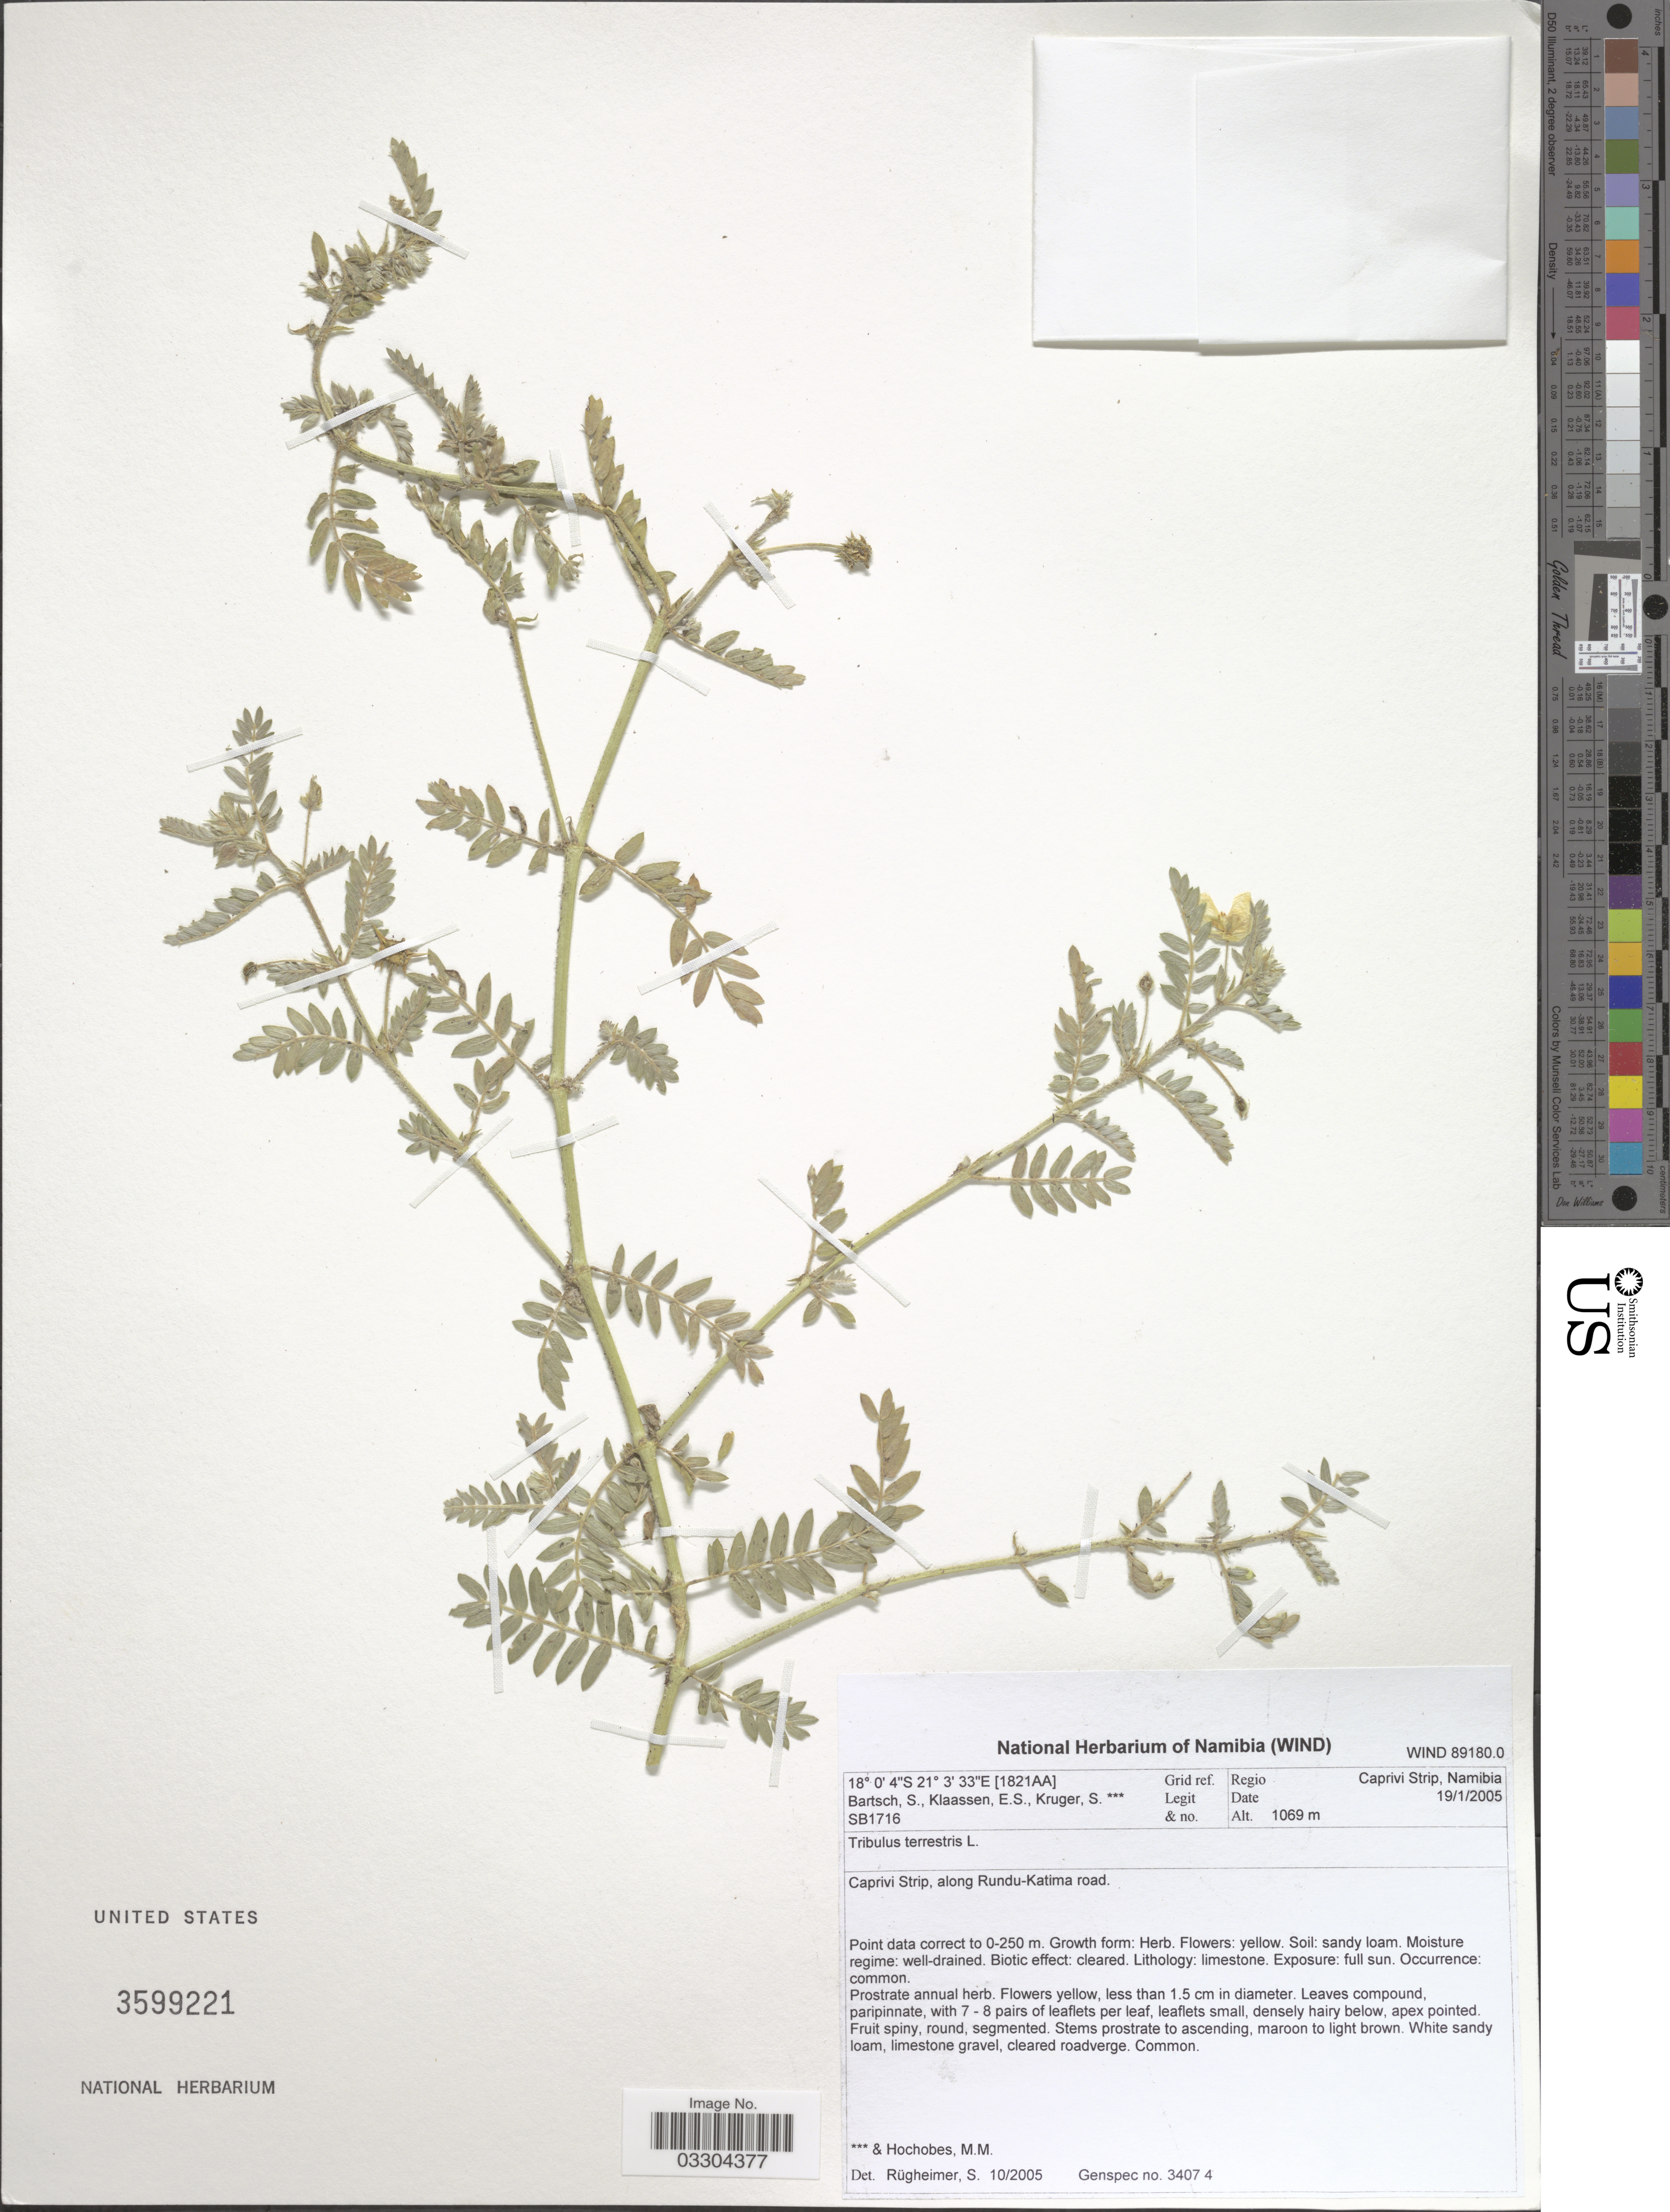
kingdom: Plantae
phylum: Tracheophyta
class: Magnoliopsida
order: Zygophyllales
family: Zygophyllaceae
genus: Tribulus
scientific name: Tribulus terrestris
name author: L.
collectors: S. Bartsch, E. S. Klaassen, S. Kruger & M. Hochobes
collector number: SB1716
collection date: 2005-01-19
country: Namibia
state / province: Caprivi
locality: [1821AA] Grid ref. Regio Caprivi Strip. Caprivi Strip, along Rundu-Katima road.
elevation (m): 1069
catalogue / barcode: US 3599221